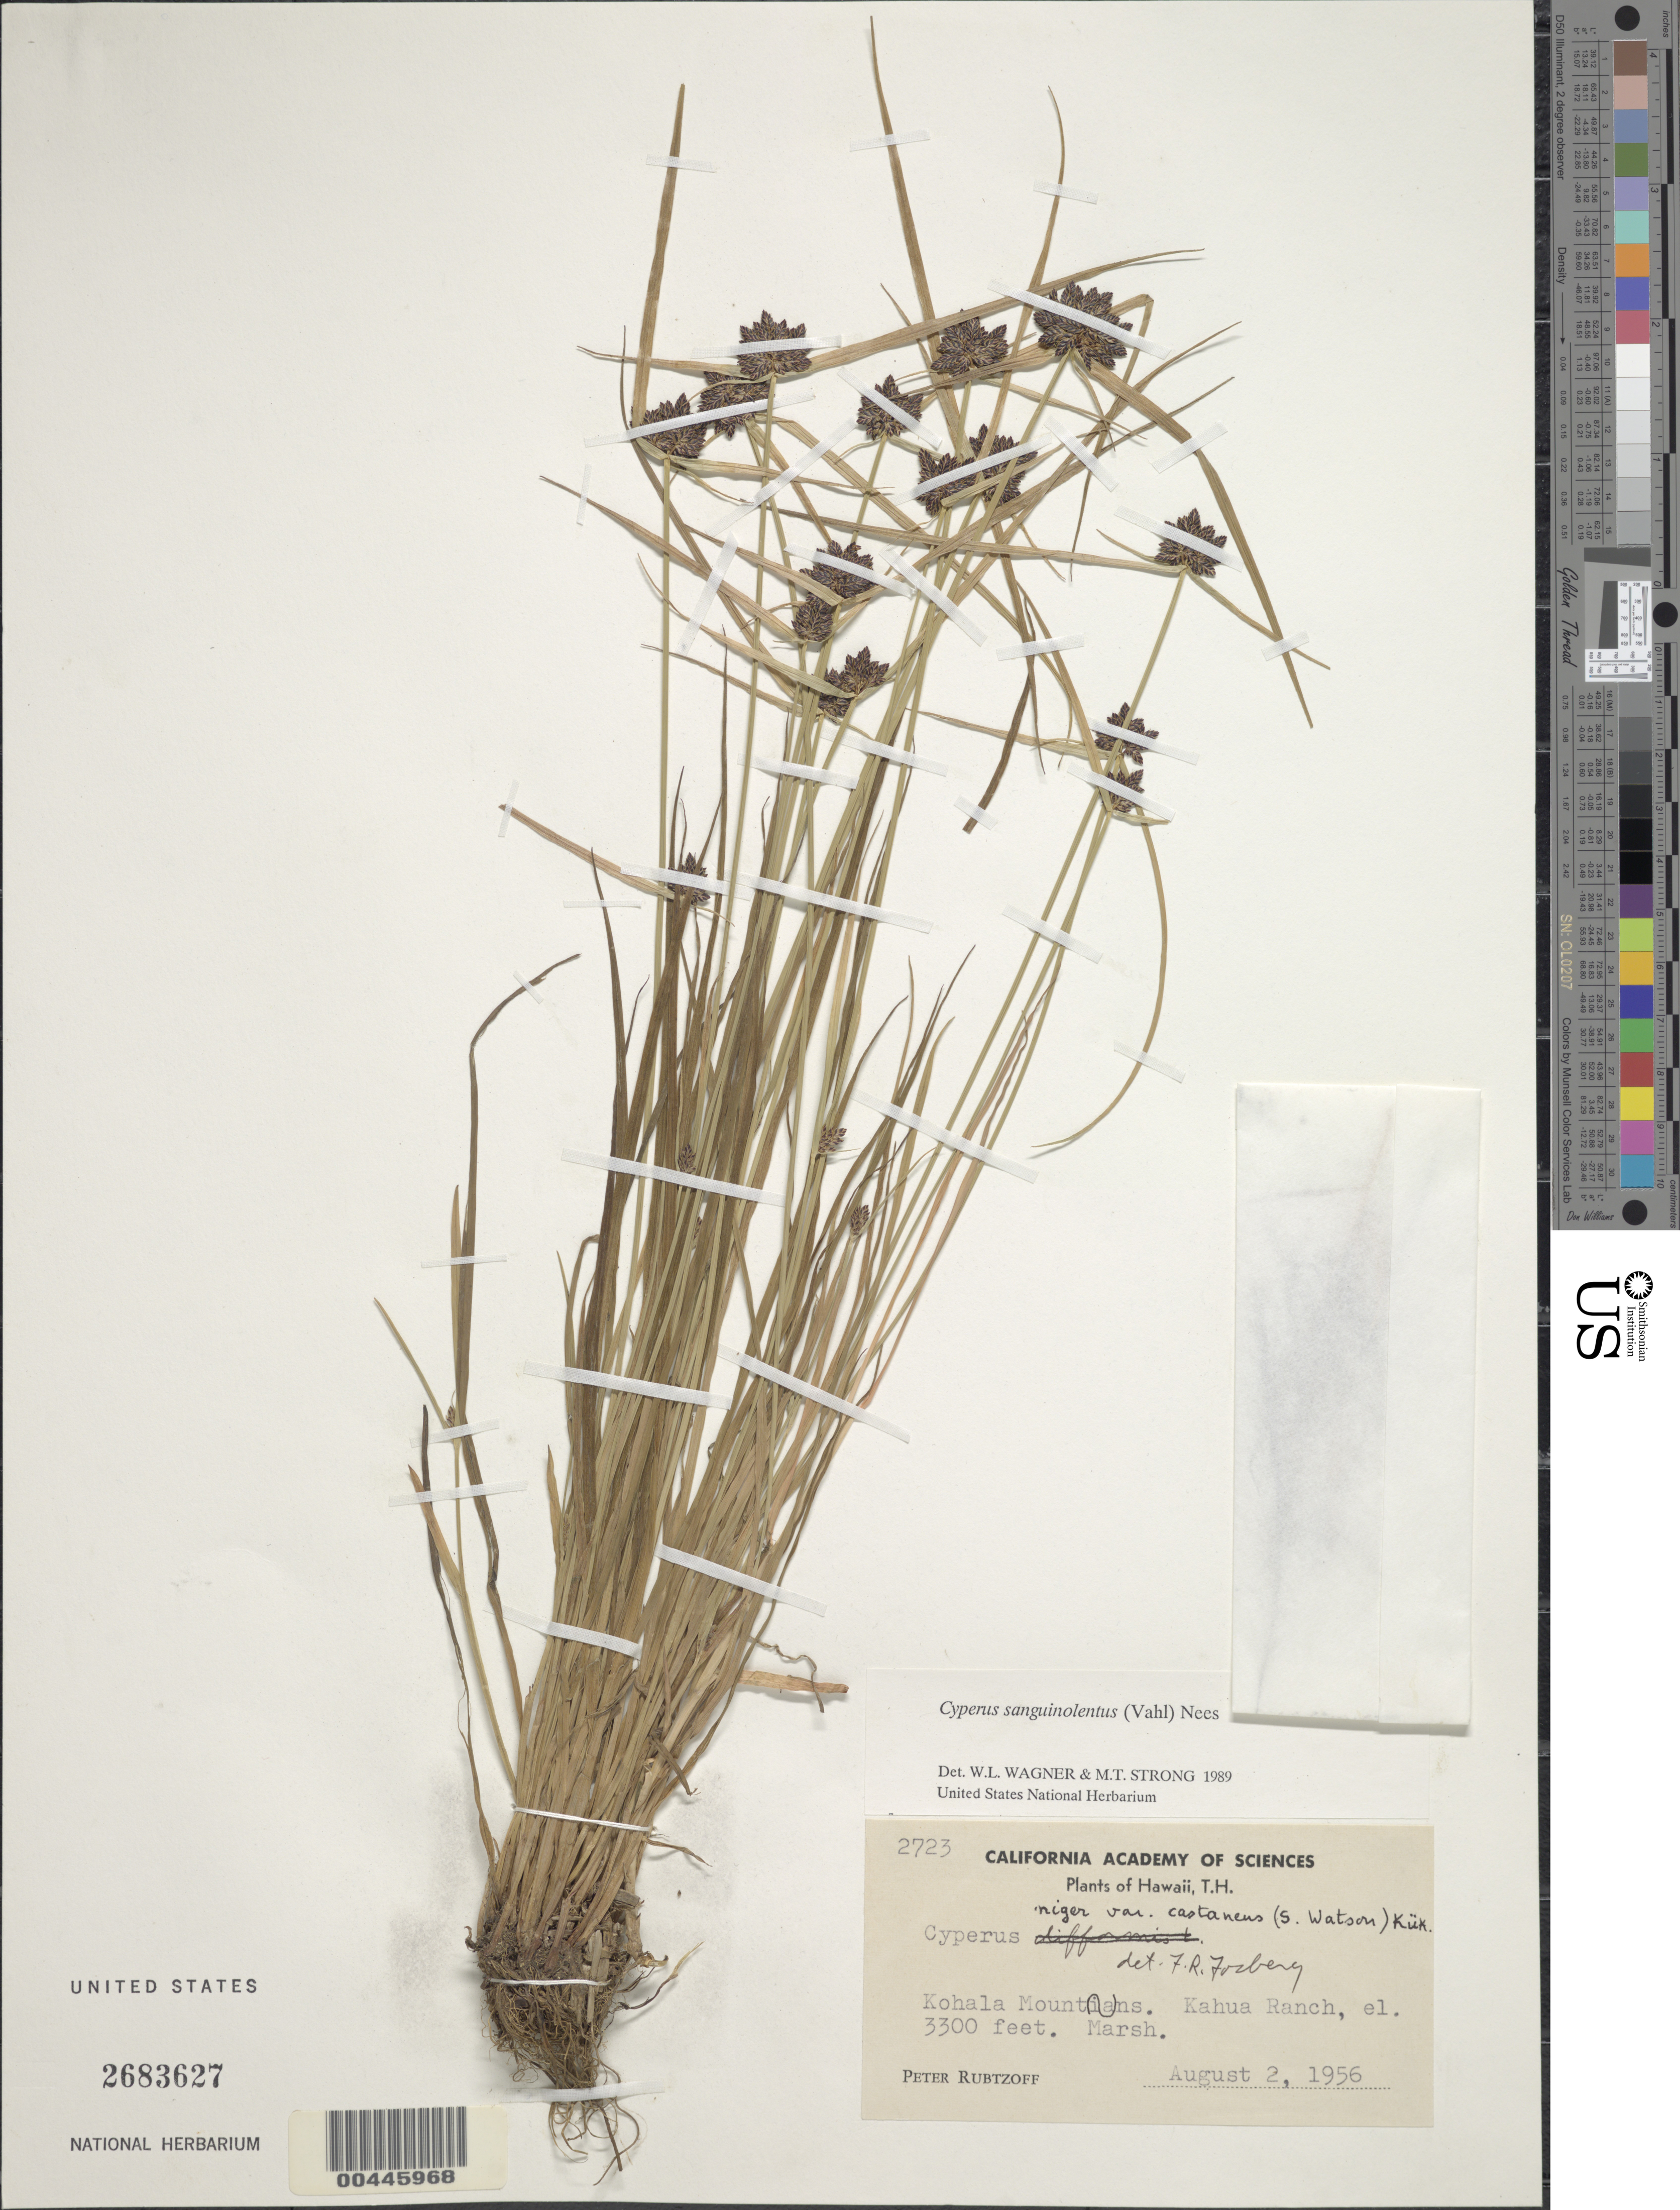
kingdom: Plantae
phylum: Tracheophyta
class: Liliopsida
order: Poales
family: Cyperaceae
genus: Cyperus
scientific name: Cyperus sanguinolentus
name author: Vahl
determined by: Wagner, W. L.; Strong, M. T.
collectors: P. Rubtzoff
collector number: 2723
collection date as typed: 2 Aug 1956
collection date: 1956-08-02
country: United States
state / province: Hawaii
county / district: Hawaii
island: Hawaii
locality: Kohala Mts., Kahua Ranch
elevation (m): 1006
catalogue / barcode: US 2683627